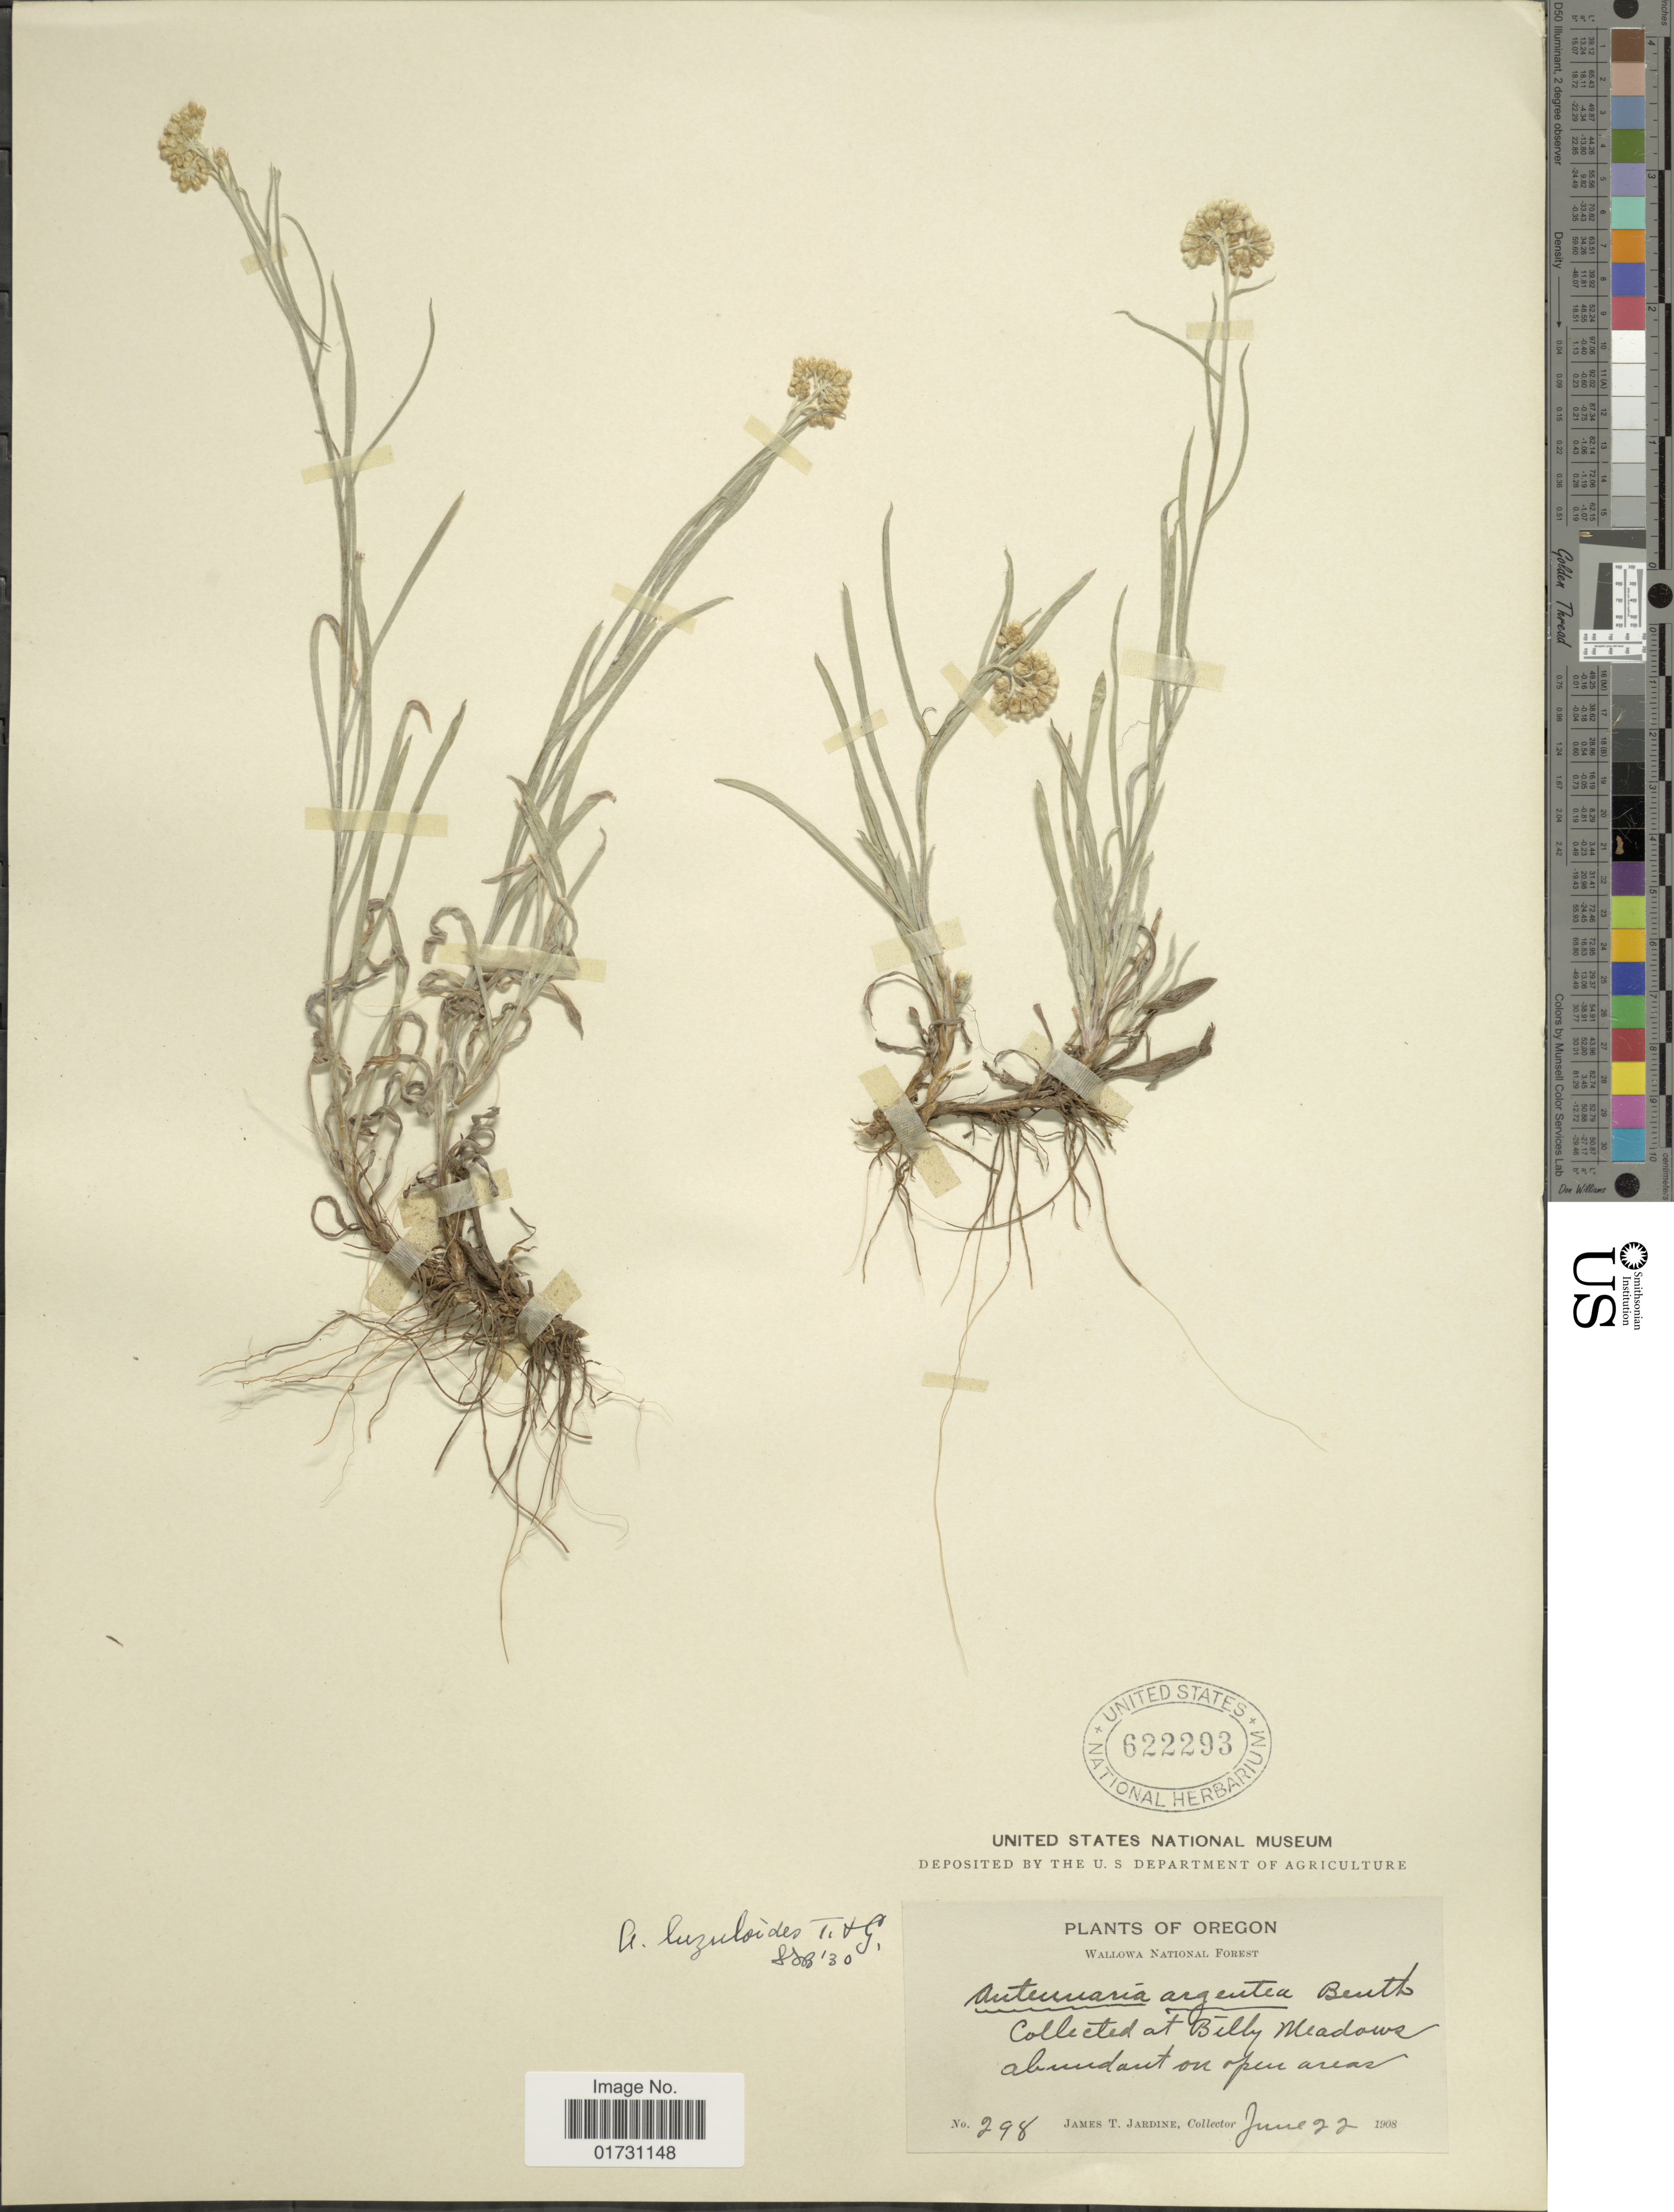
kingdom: Plantae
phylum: Tracheophyta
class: Magnoliopsida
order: Asterales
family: Asteraceae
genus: Antennaria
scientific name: Antennaria luzuloides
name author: Torr. & A. Gray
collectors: J. T. Jardine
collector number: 298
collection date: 1908-06-22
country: United States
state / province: Oregon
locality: Wallowa National Forest, At Billy Meadows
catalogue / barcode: US 622293